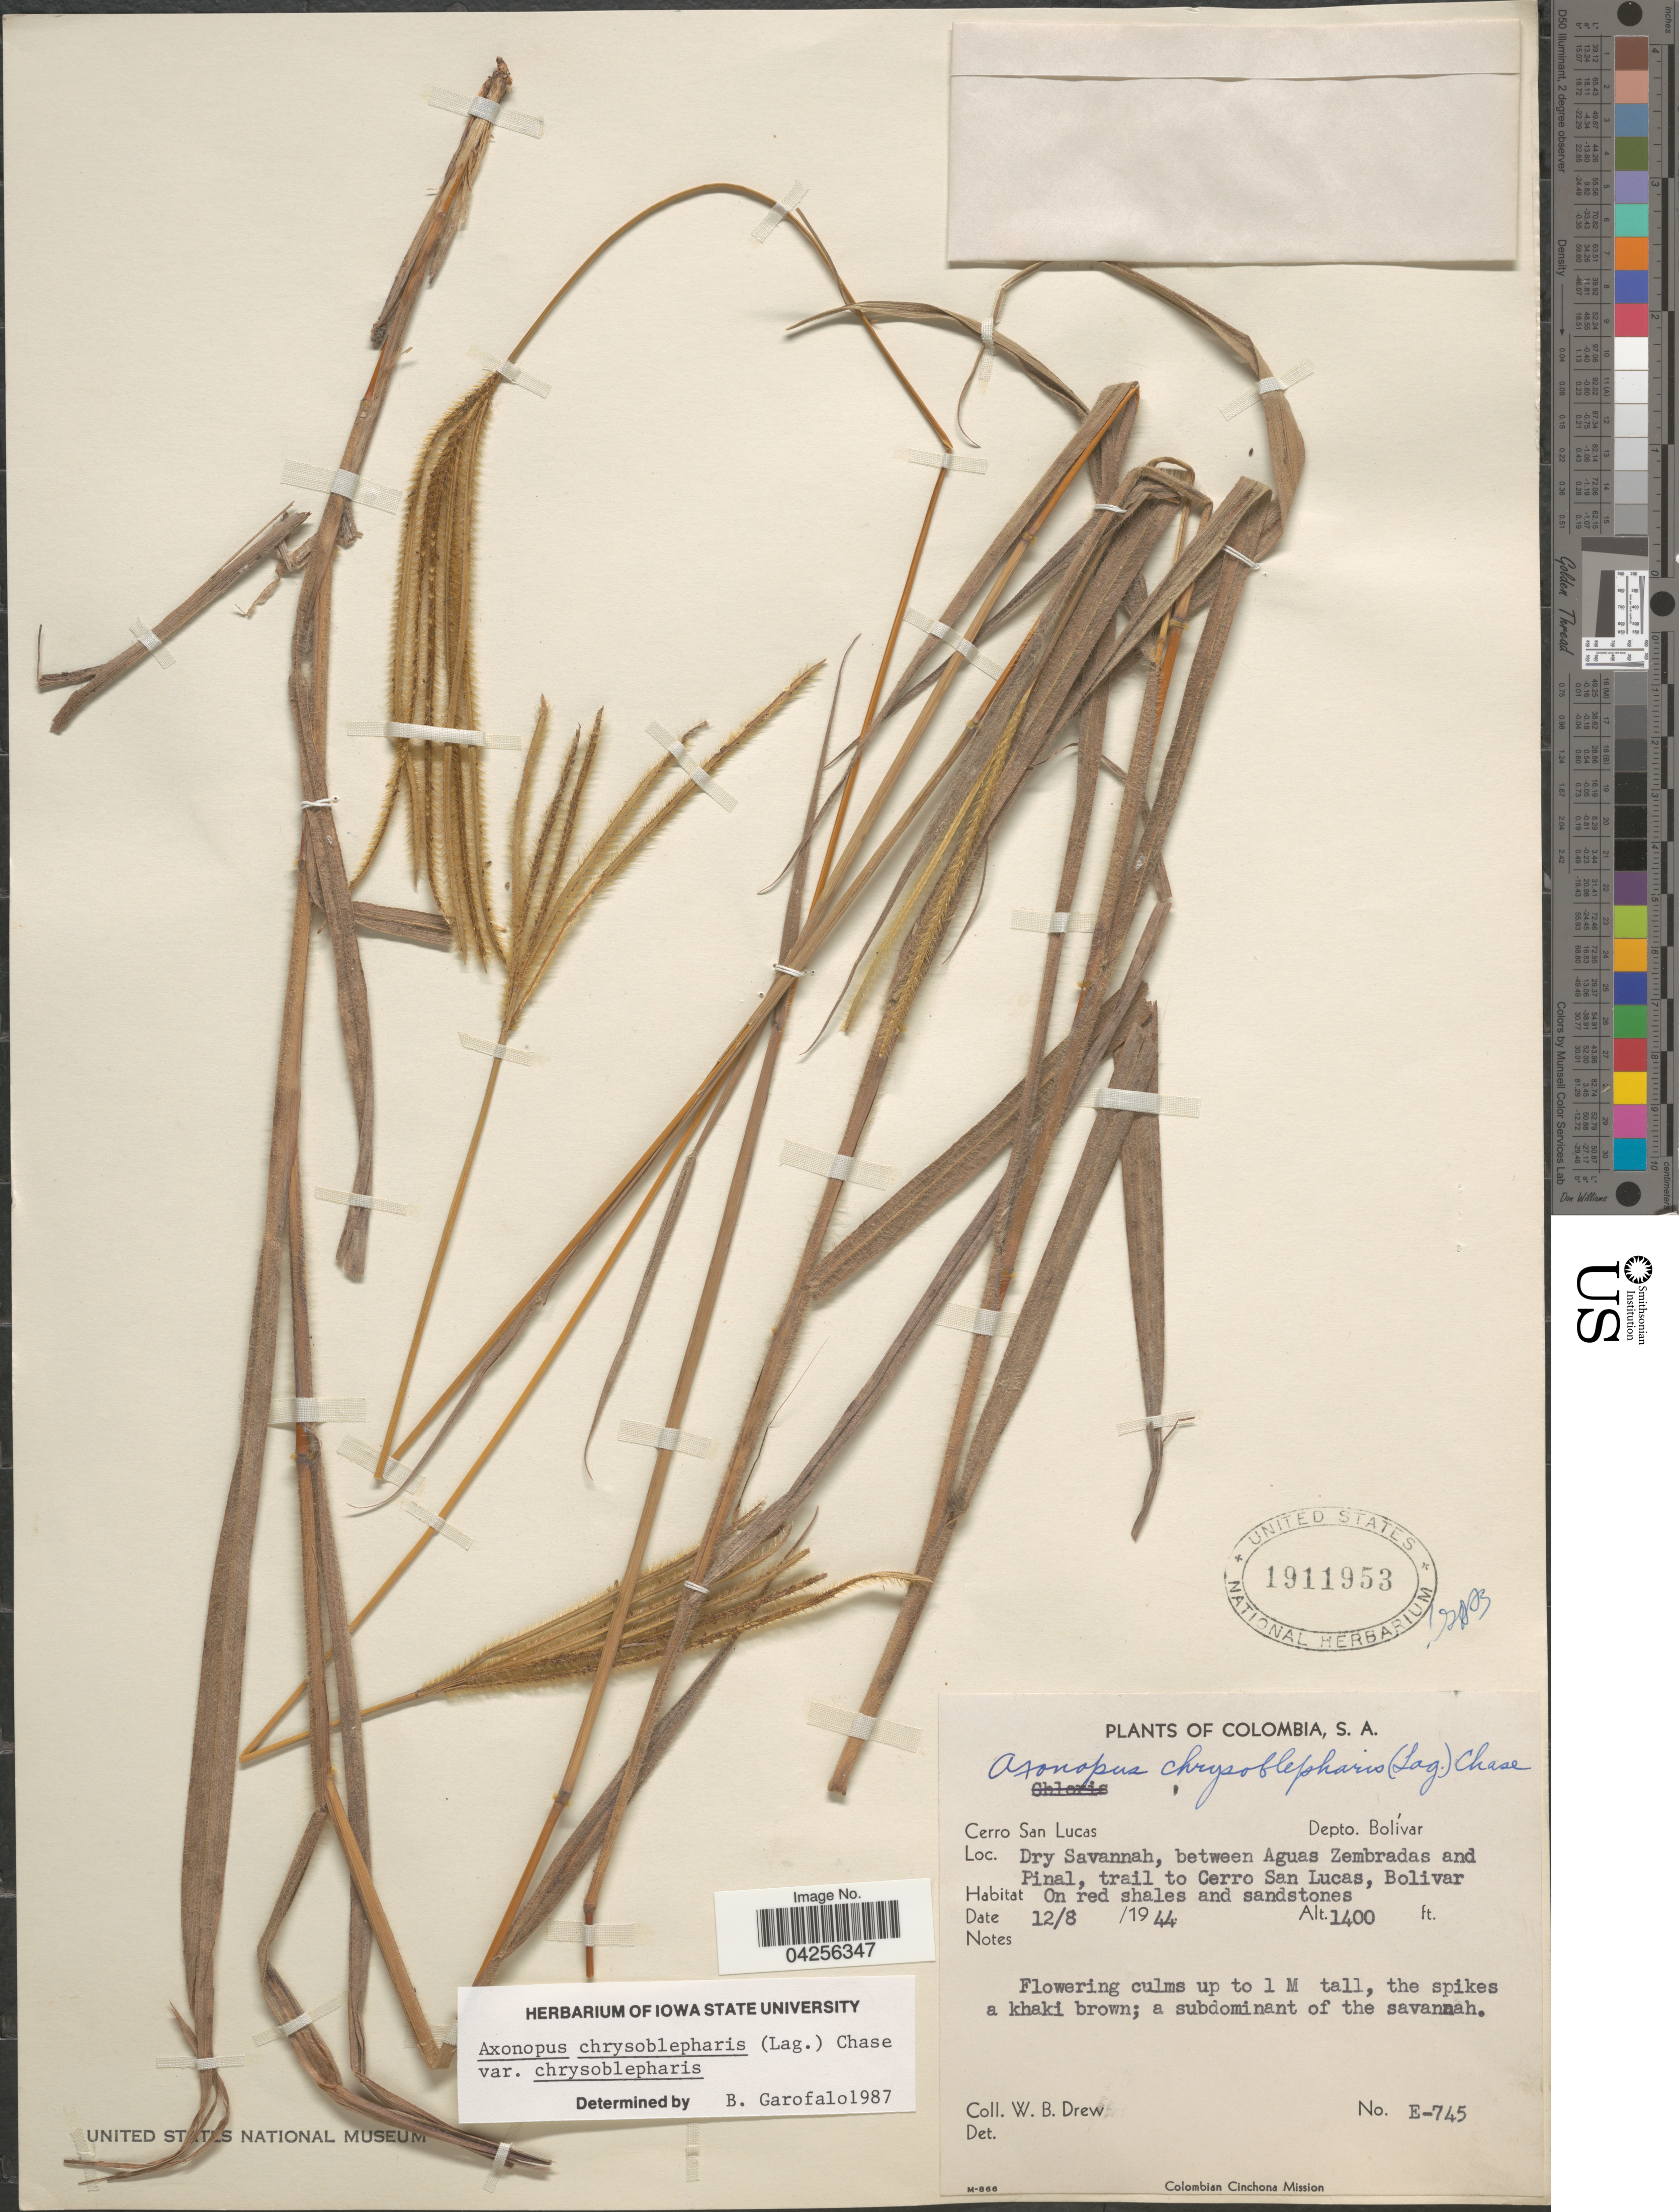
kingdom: Plantae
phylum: Tracheophyta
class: Liliopsida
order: Poales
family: Poaceae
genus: Axonopus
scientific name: Axonopus chrysoblepharis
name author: (Lag.) Chase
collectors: W. B. Drew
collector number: E-745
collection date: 1944-08-12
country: Colombia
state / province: Bolívar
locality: Cerro San Lucas. Depto. Bolívar. Dry Savannah, between Aguas Zebradas and Pinal, trail to Cerro San Lucas. Colombian Cinchona Mission.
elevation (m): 427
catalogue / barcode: US 1911953